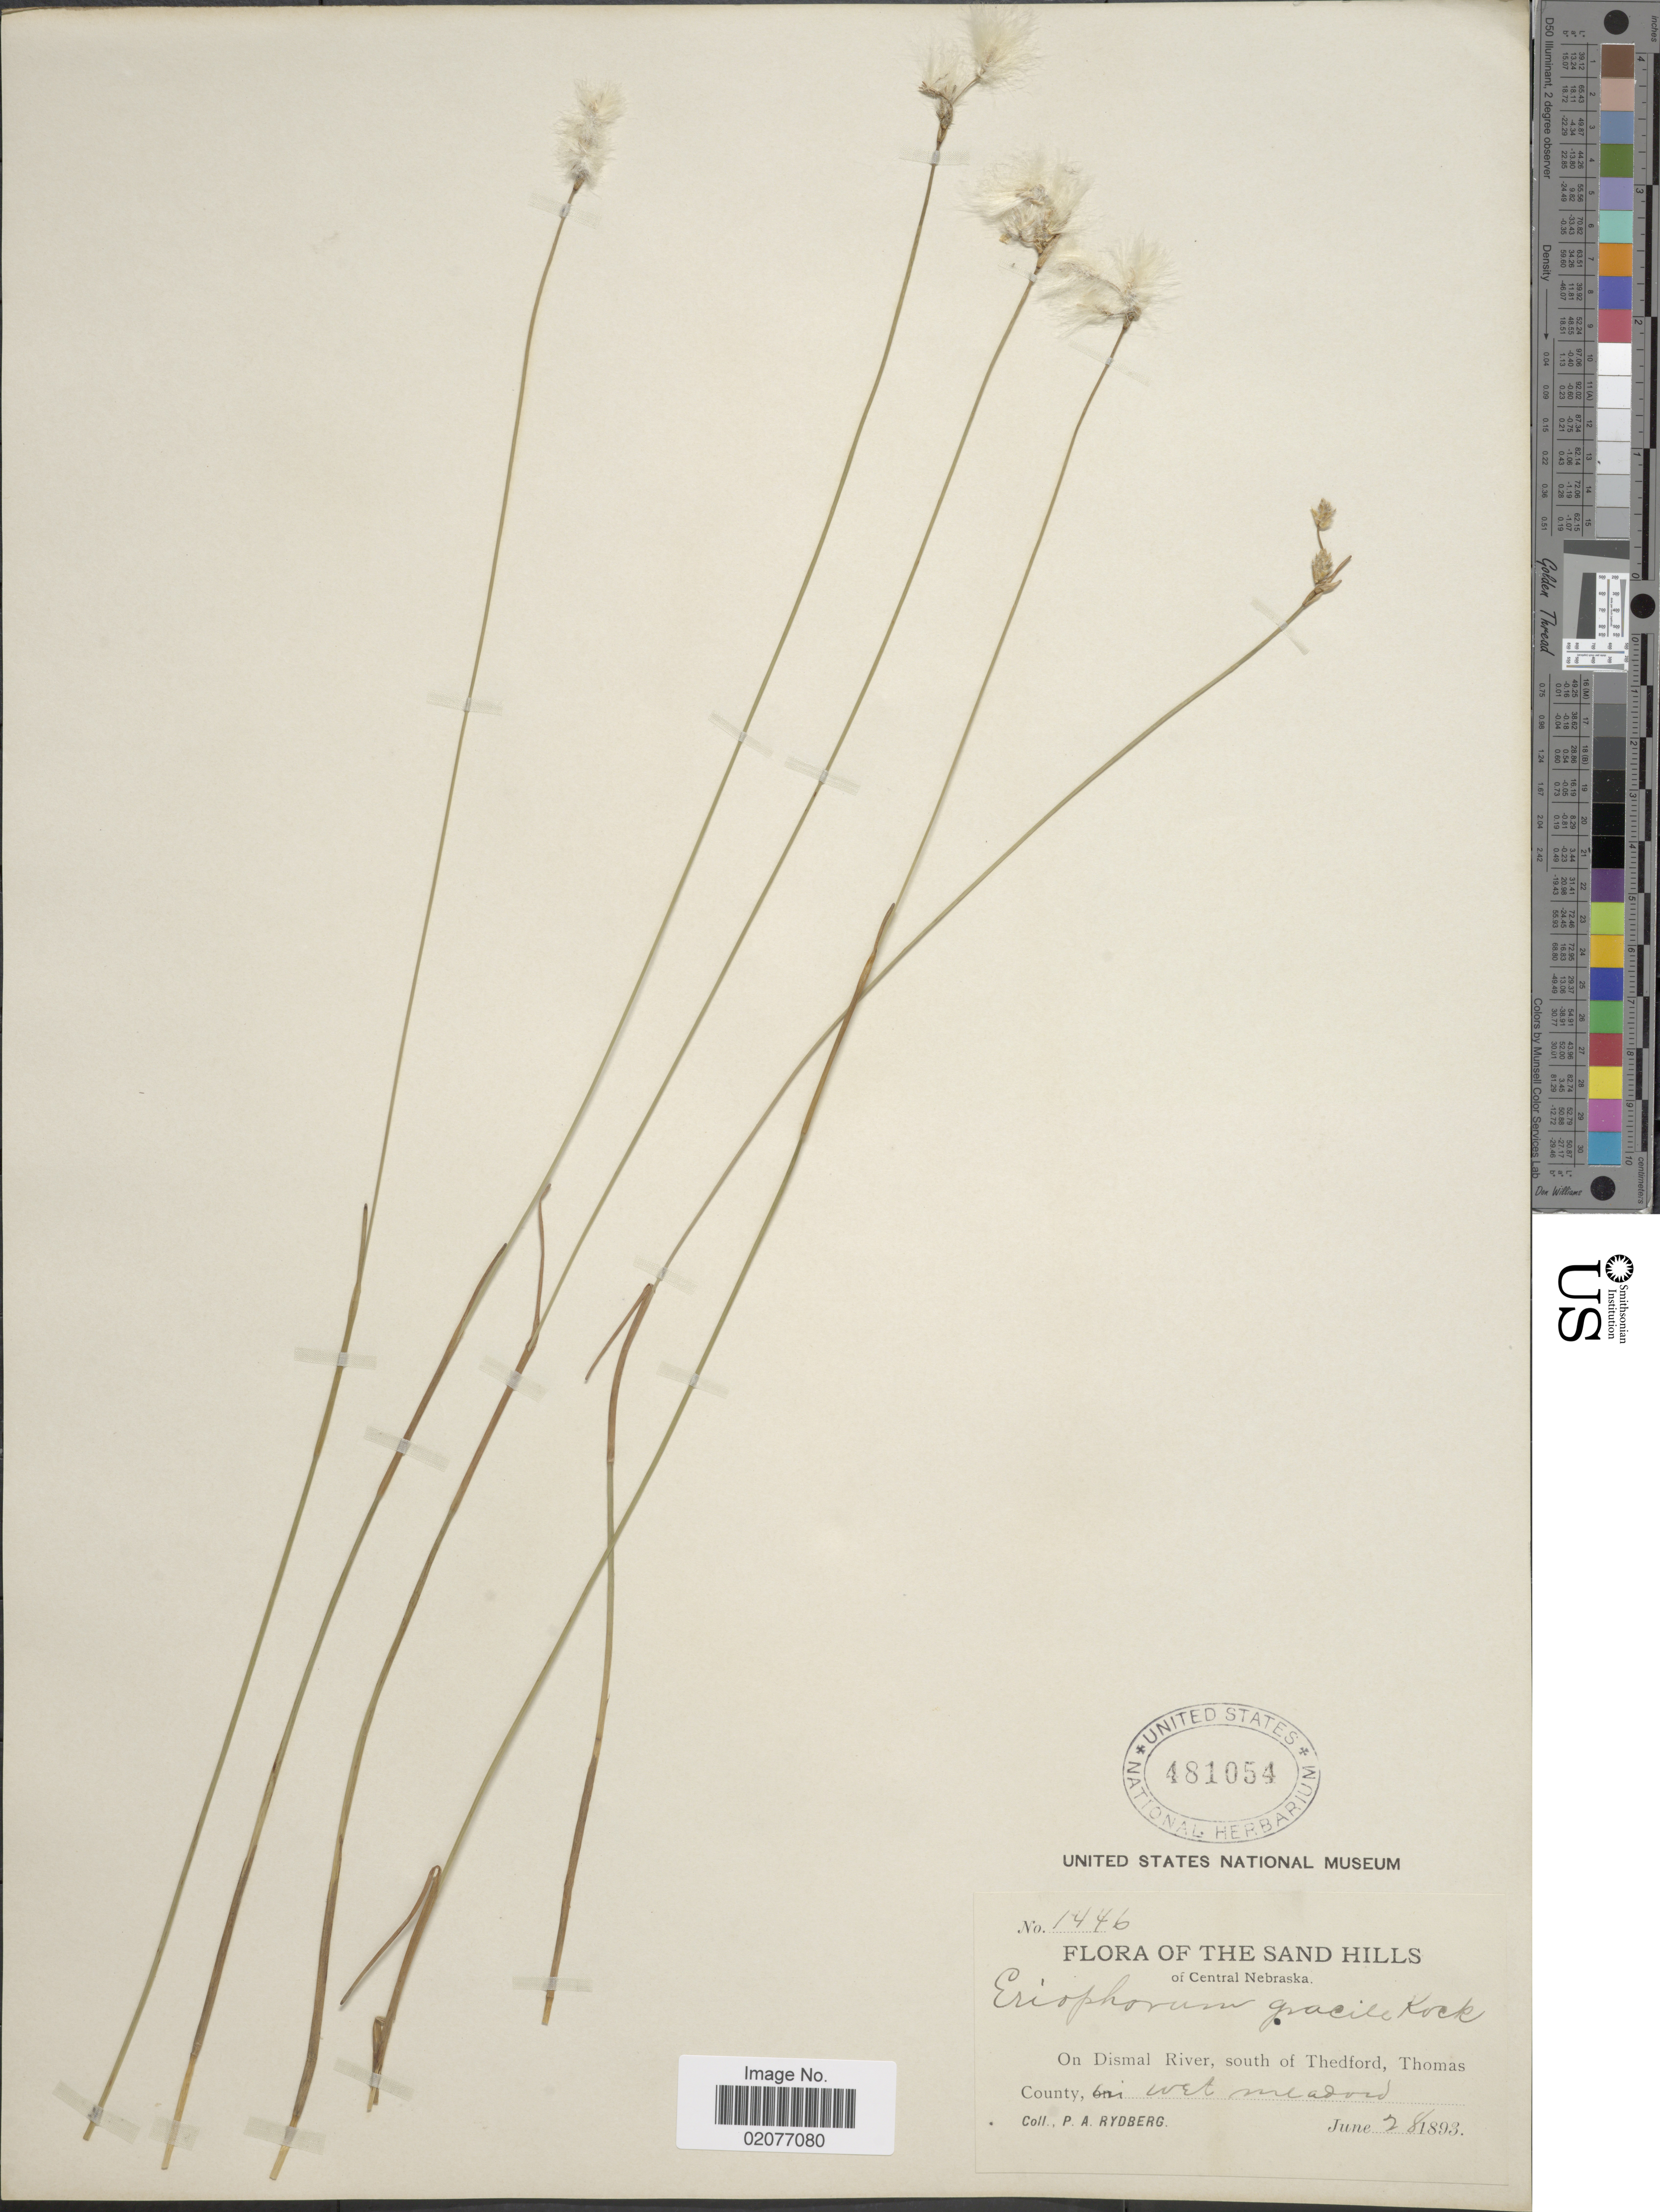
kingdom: Plantae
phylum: Tracheophyta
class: Liliopsida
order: Poales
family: Cyperaceae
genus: Eriophorum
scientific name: Eriophorum gracile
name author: W.D.J. Koch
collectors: P. A. Rydberg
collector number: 1446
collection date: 1893-06-28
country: United States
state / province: Nebraska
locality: The Sand Hills of Central Nebraska, On Dismal River, south of Thedford, Thomas County, wet meadows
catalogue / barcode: US 481054